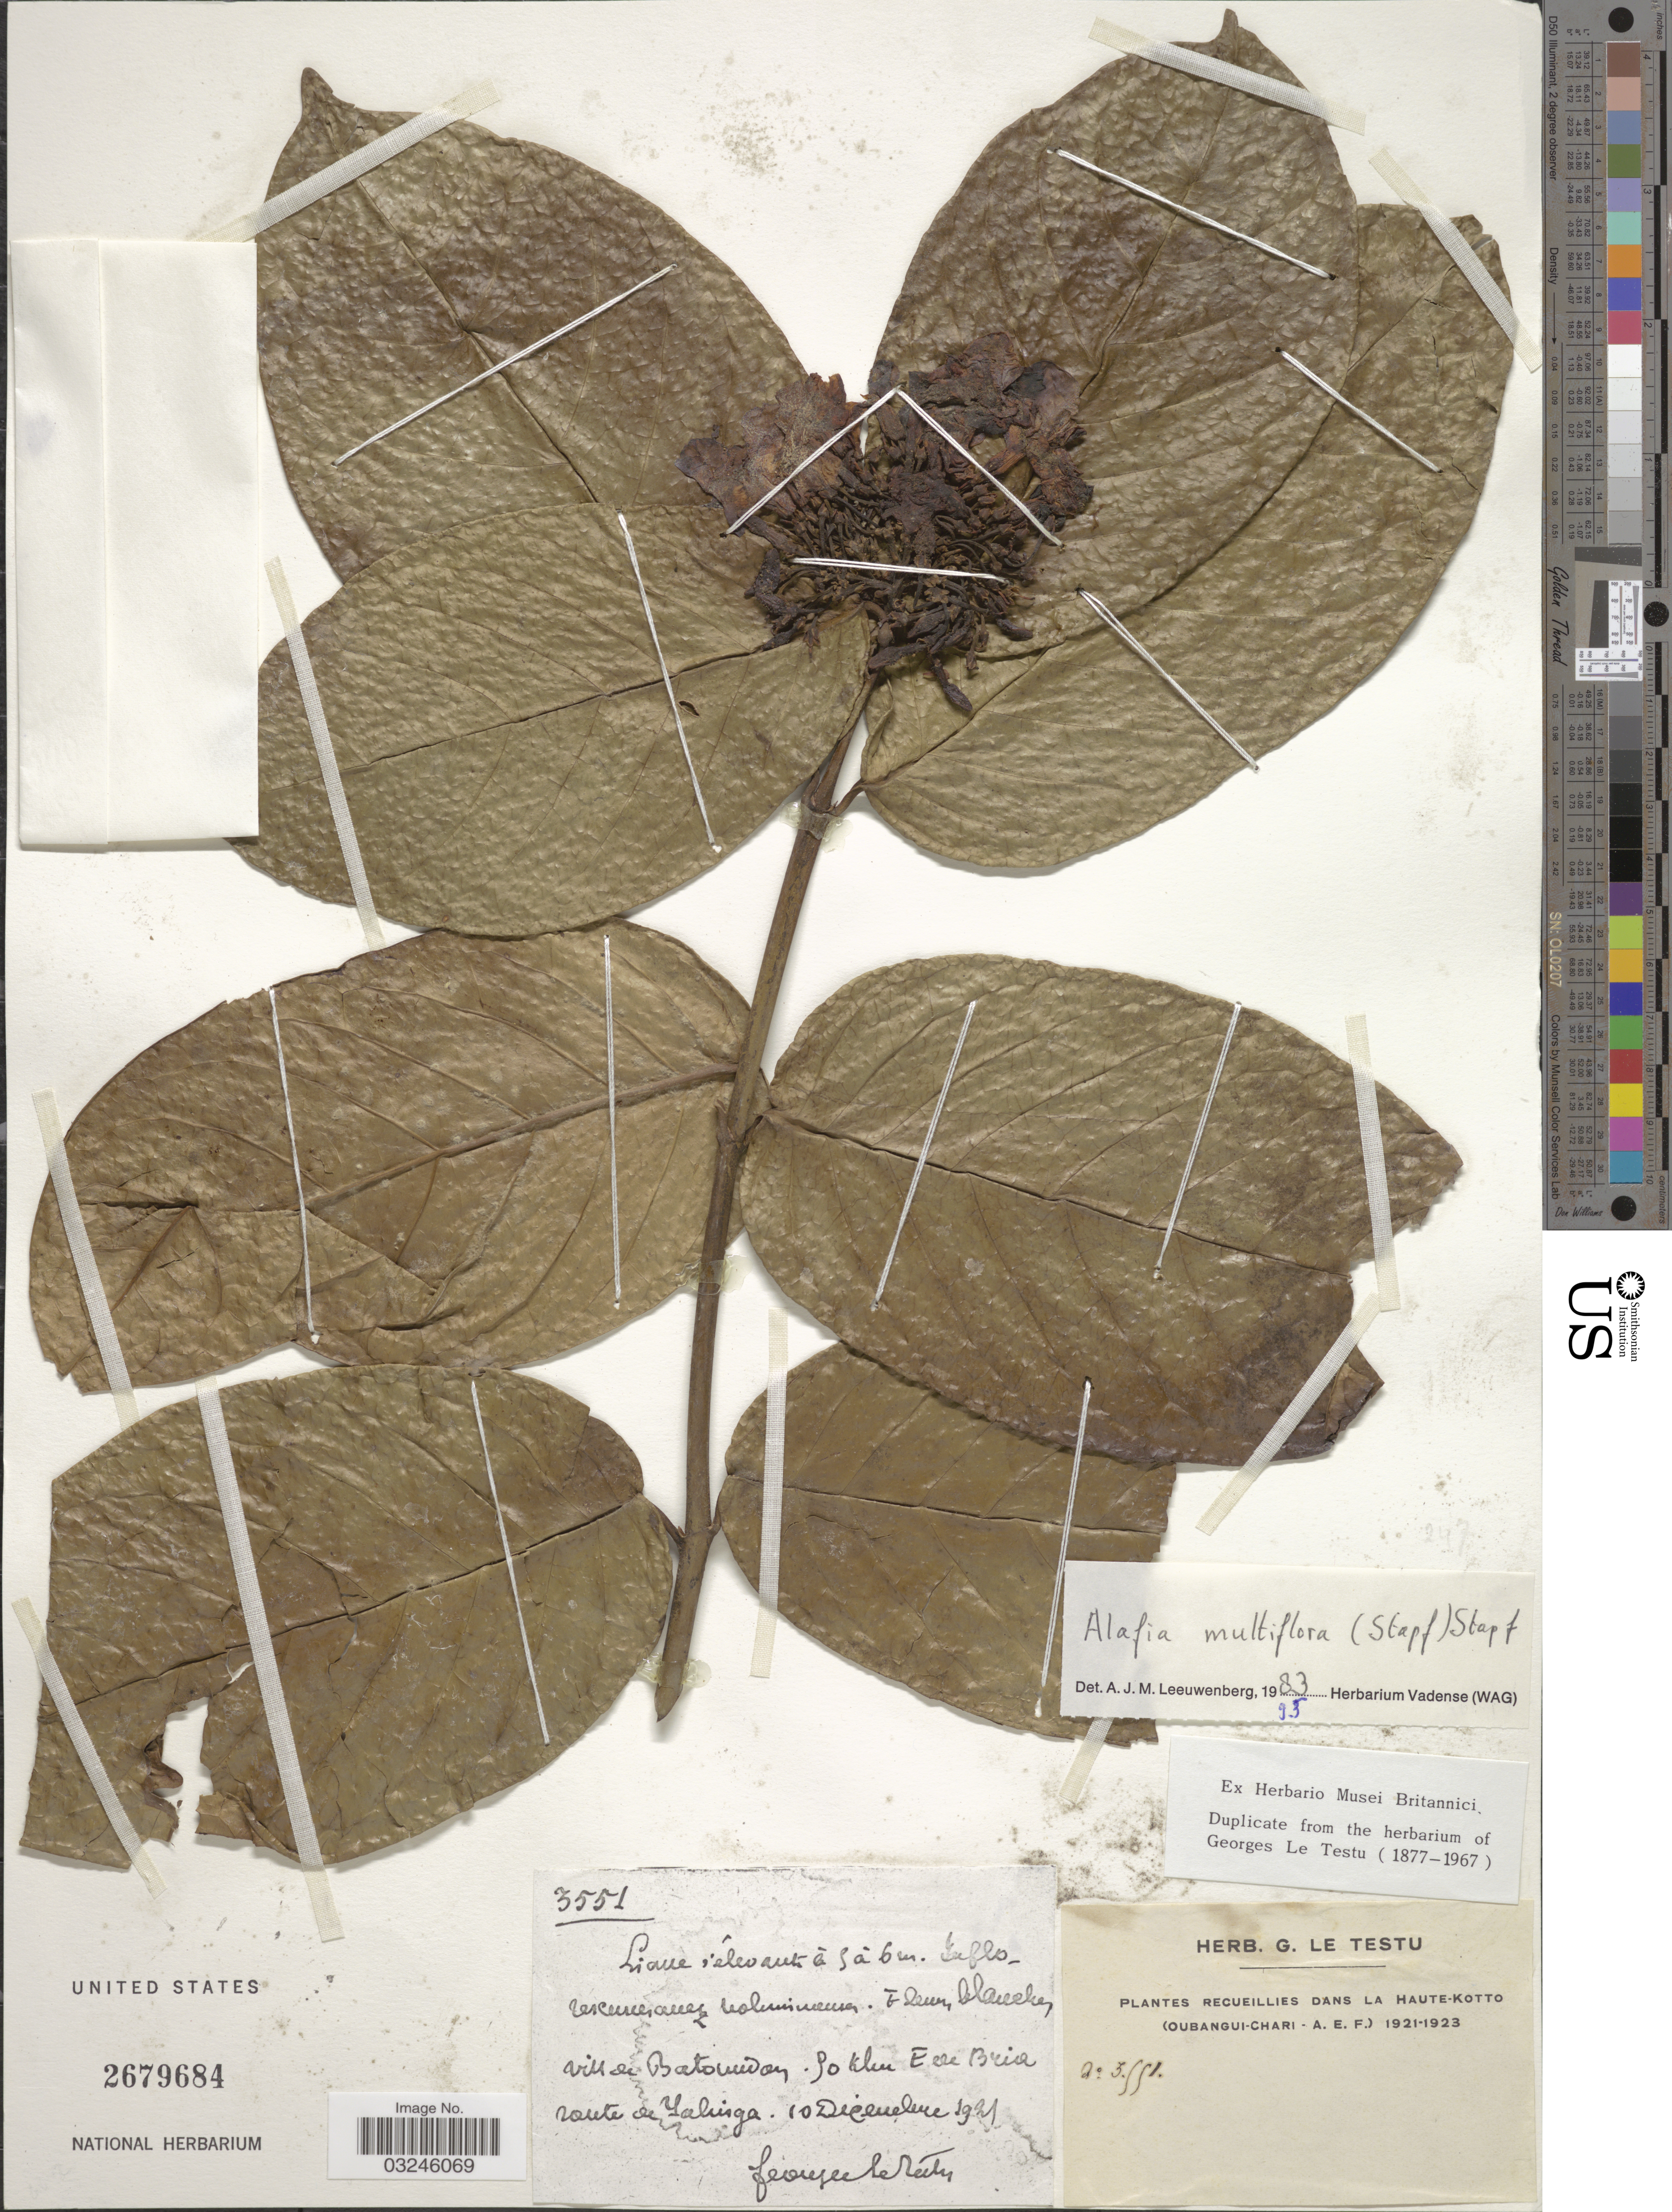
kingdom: Plantae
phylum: Tracheophyta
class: Magnoliopsida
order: Gentianales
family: Apocynaceae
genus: Alafia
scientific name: Alafia multiflora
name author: (Stapf) Stapf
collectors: G. Le Testu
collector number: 3551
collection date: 1921-12-10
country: Central African Republic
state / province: Haute-Kotto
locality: Oubangui-Chari - A.E.F. Vill de Batomon. 50 klm E de Bria route de Yalinga.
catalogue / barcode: US 2679684